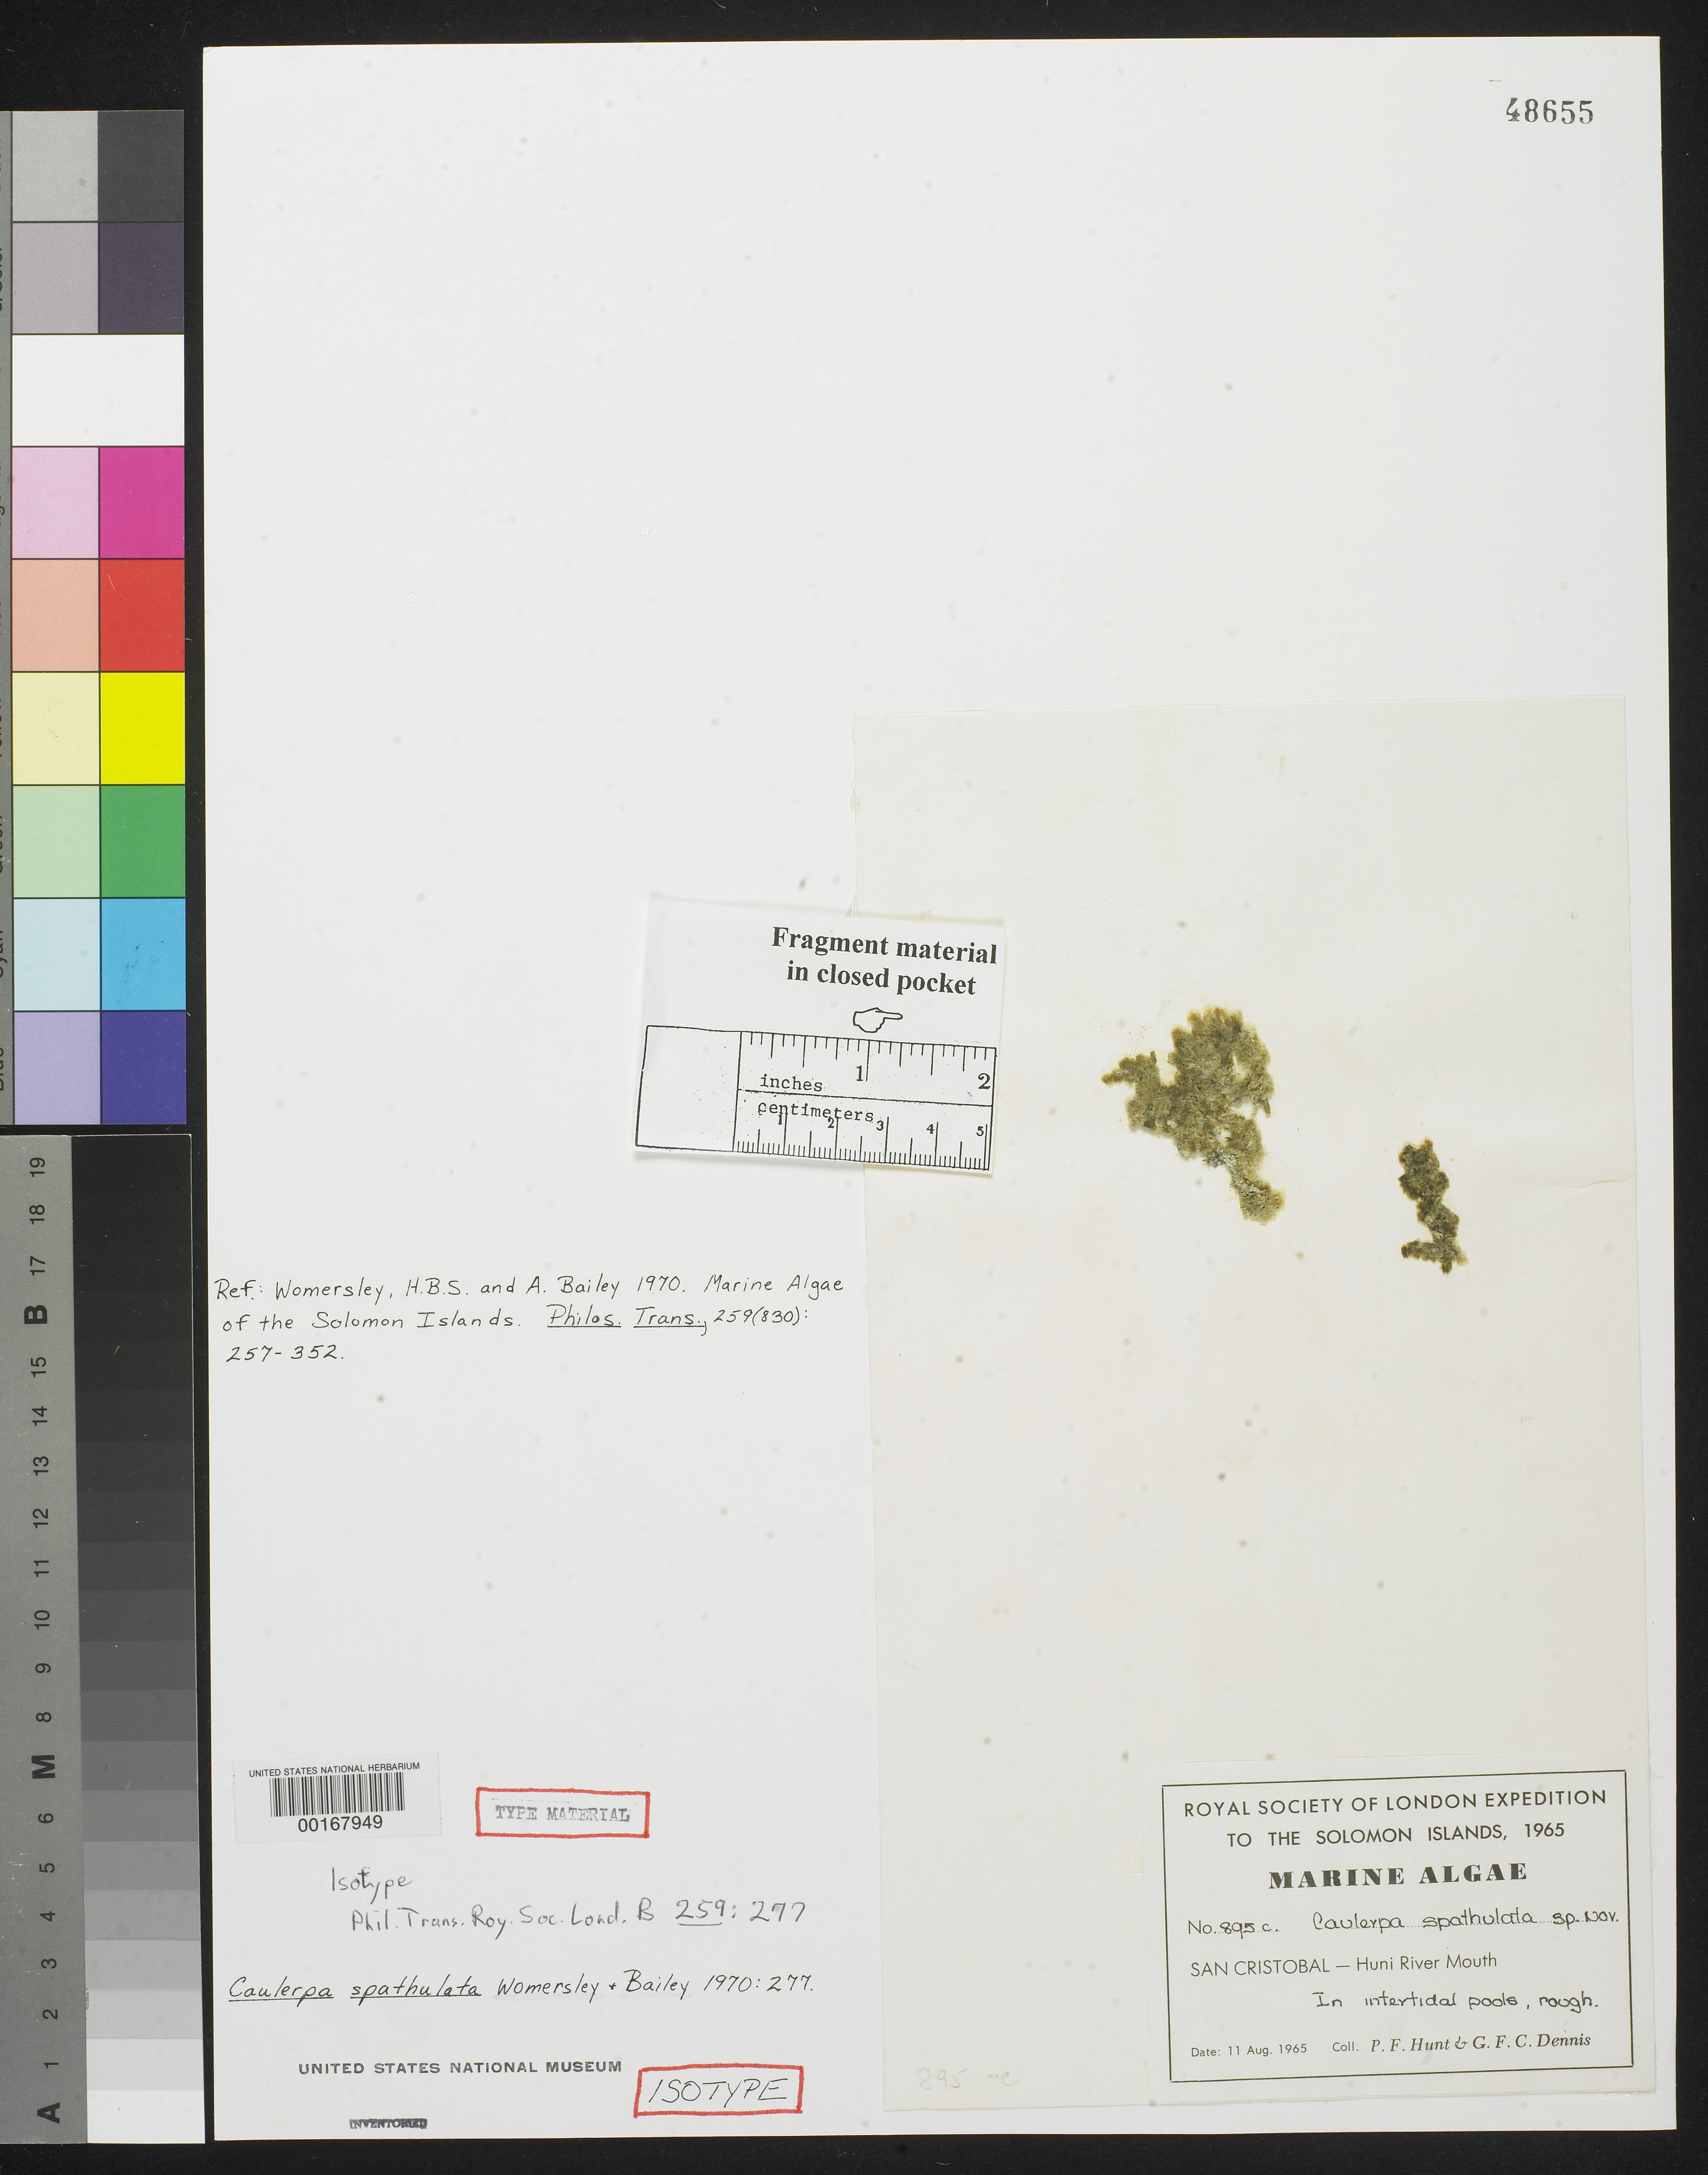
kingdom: Plantae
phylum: Chlorophyta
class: Ulvophyceae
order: Bryopsidales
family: Caulerpaceae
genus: Caulerpa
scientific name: Caulerpa spathulata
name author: Womersley & A. Bailey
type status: Isotype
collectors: P. F. Hunt & G. Dennis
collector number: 895C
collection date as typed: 11 Aug 1965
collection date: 1965-08-11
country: Solomon Islands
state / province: Makira-Ulawa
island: San Cristobal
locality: Huni River mouth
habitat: In intertidal pools, rough.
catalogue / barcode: US 48655